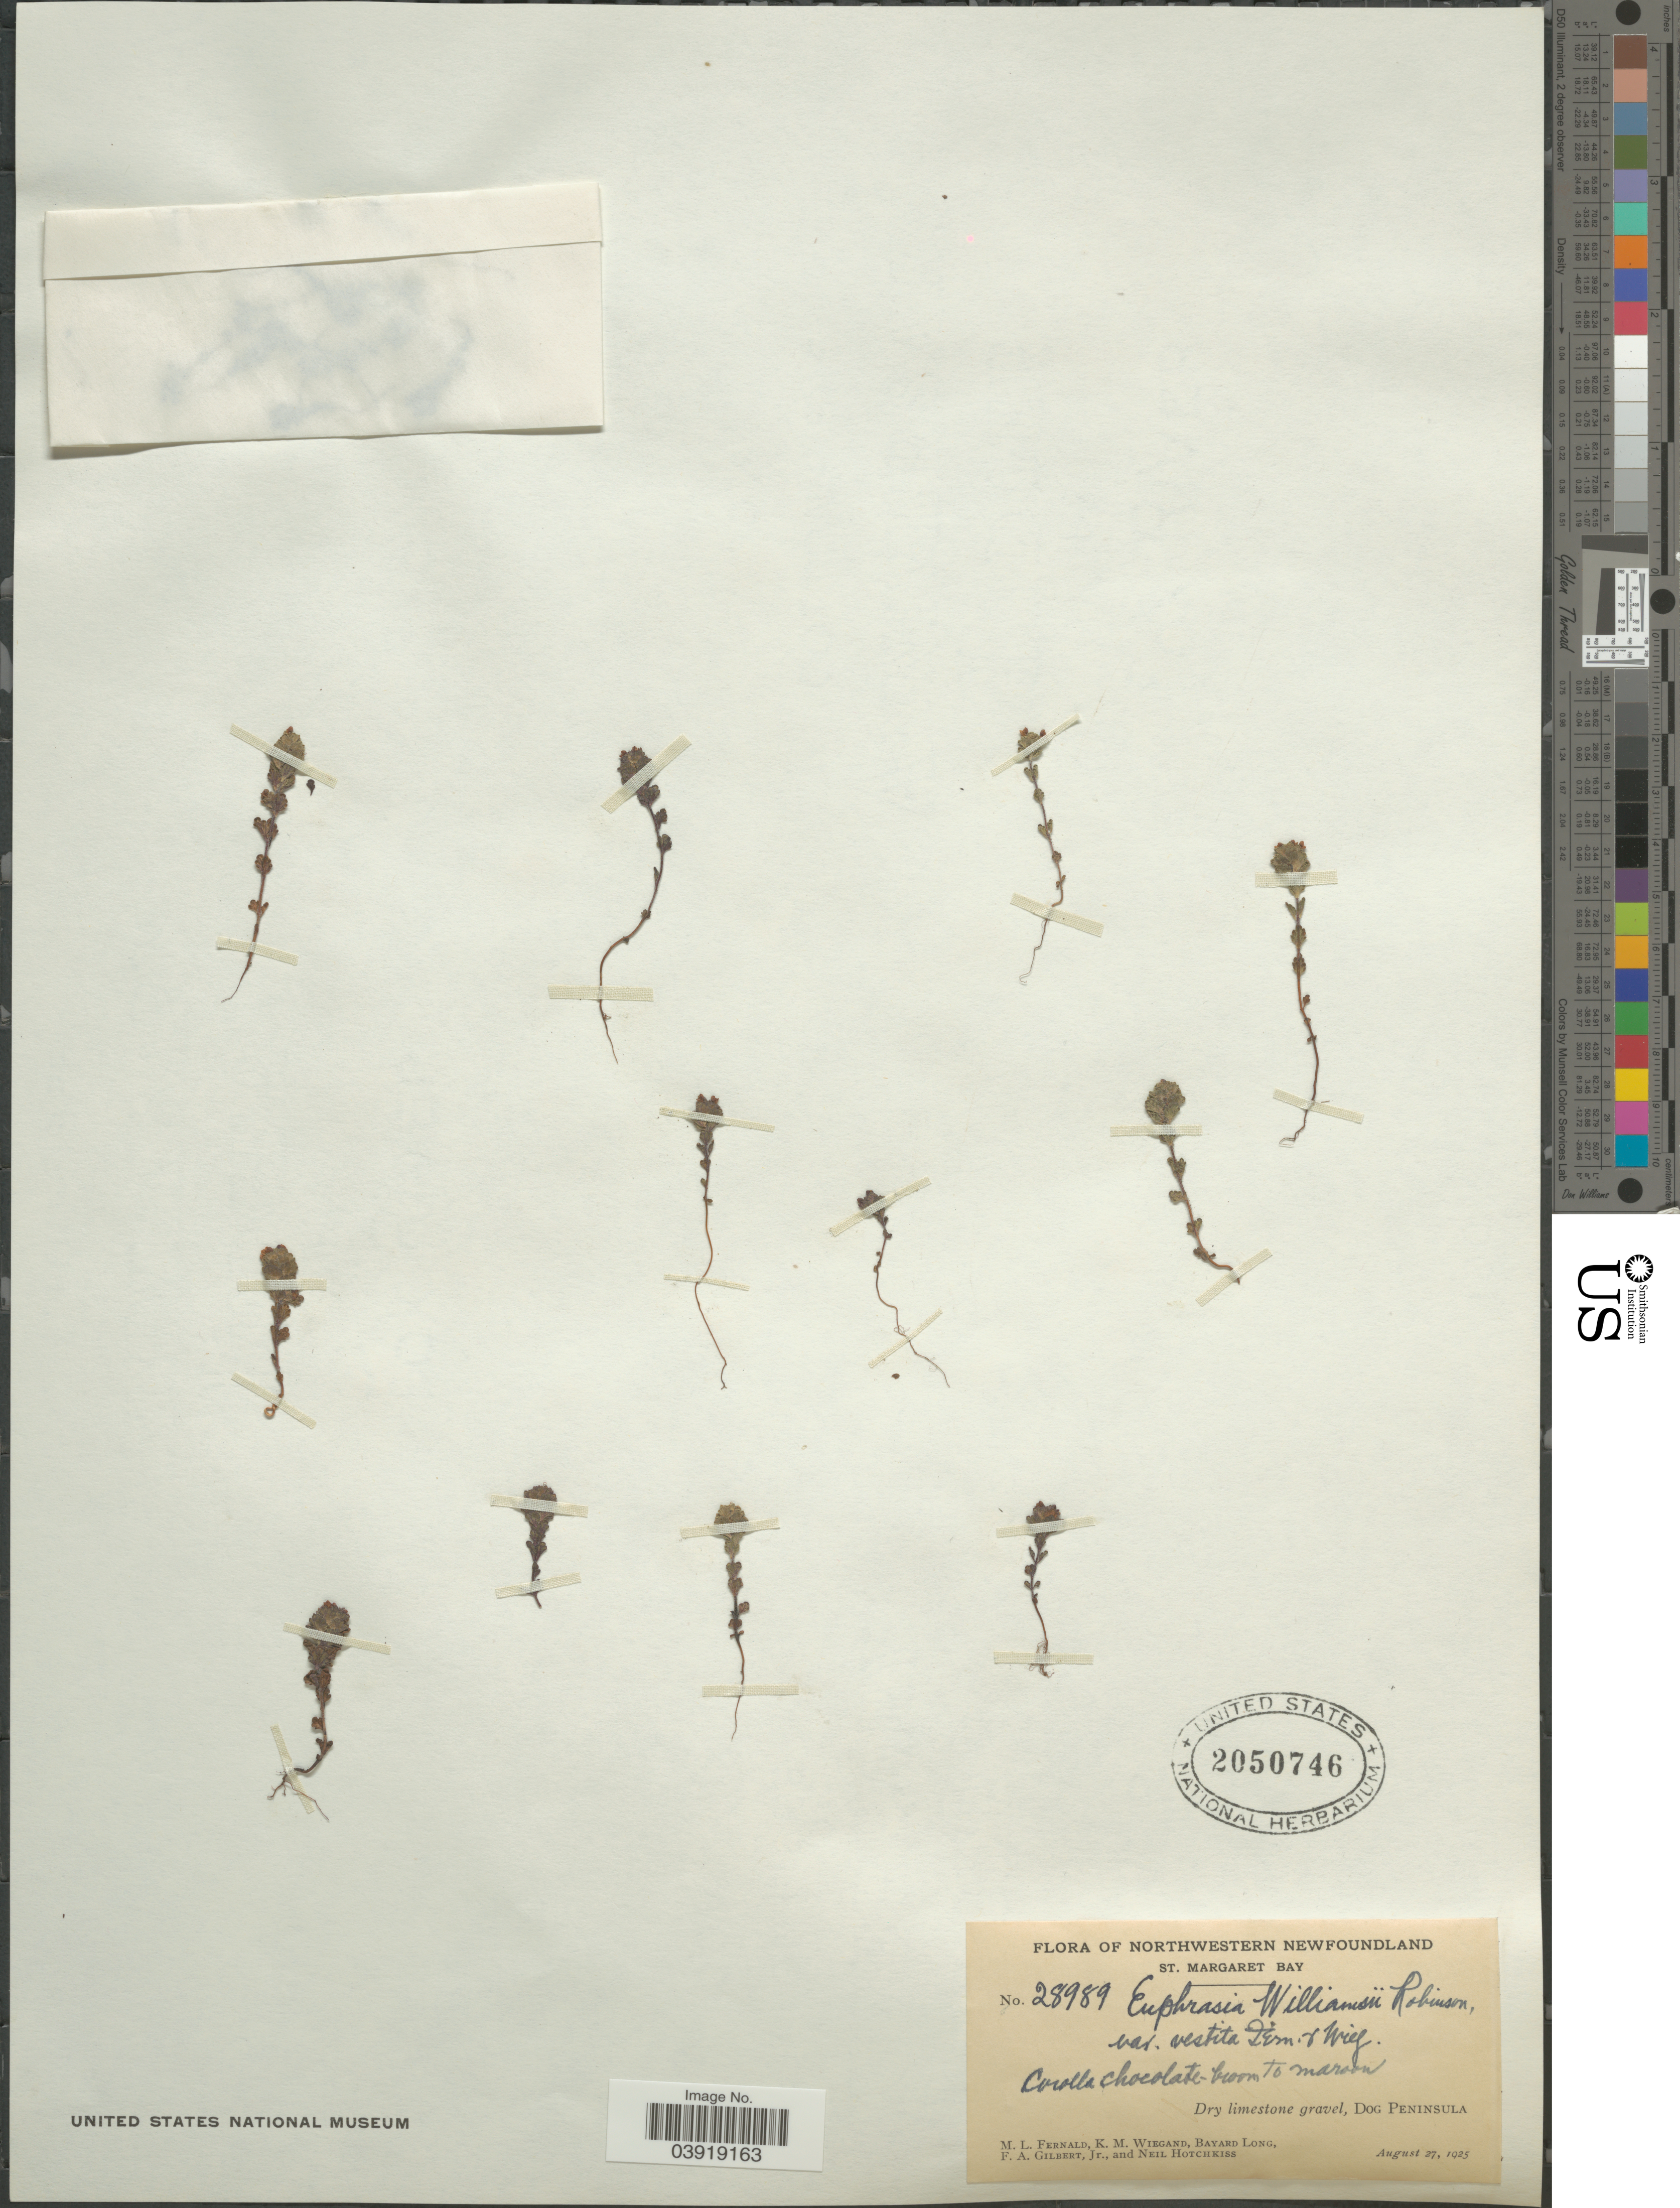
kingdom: Plantae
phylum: Tracheophyta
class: Magnoliopsida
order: Lamiales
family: Orobanchaceae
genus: Euphrasia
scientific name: Euphrasia williamsii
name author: B.L. Rob.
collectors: M. L. Fernald, K. M. Wiegand, B. Long, F. A. Gilbert & N. Hotchkiss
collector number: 28989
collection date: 1925-08-27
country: Canada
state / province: Newfoundland and Labrador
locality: Northwestern Newfoundland. St. Margaret Bay. Dry gravelly gravel, Dog Peninsula.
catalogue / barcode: US 2050746